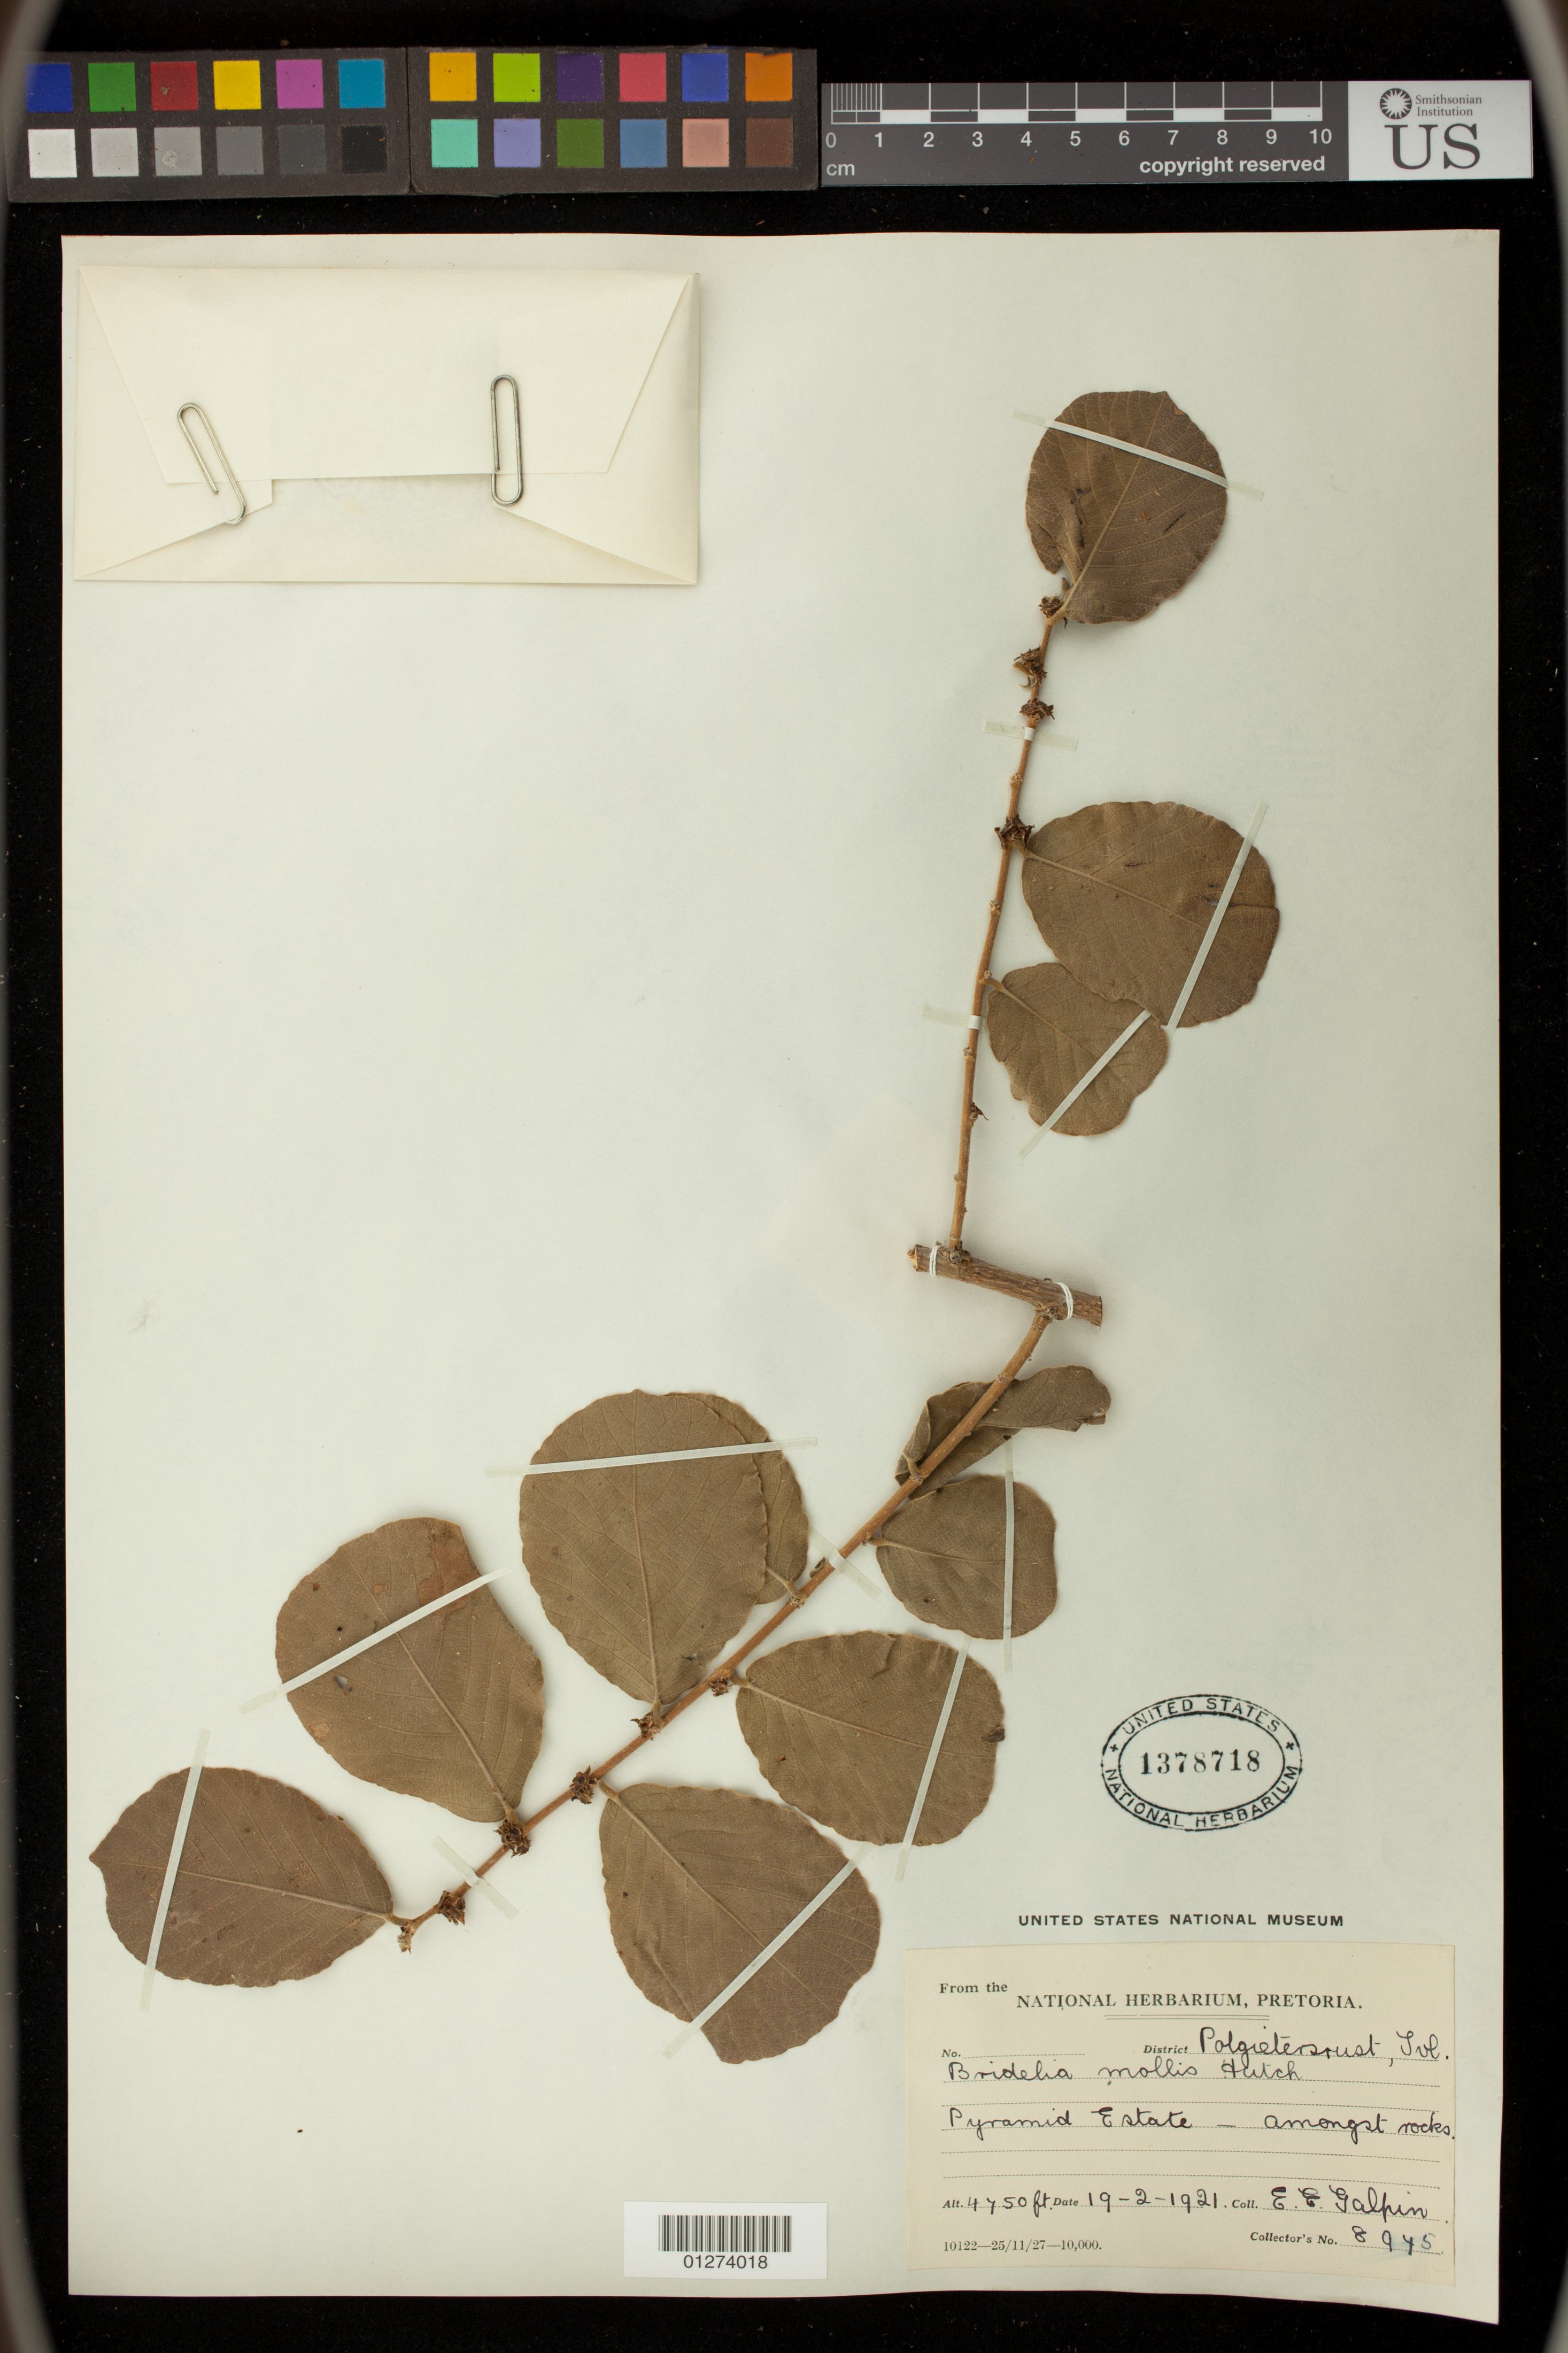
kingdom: Plantae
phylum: Tracheophyta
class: Magnoliopsida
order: Malpighiales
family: Phyllanthaceae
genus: Bridelia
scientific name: Bridelia mollis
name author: Hutch.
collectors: E. Galpin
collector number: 8945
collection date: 1921-02-19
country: South Africa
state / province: Limpopo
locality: Pyramid Estate, Potgietersrust District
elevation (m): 1448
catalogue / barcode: US 1378718